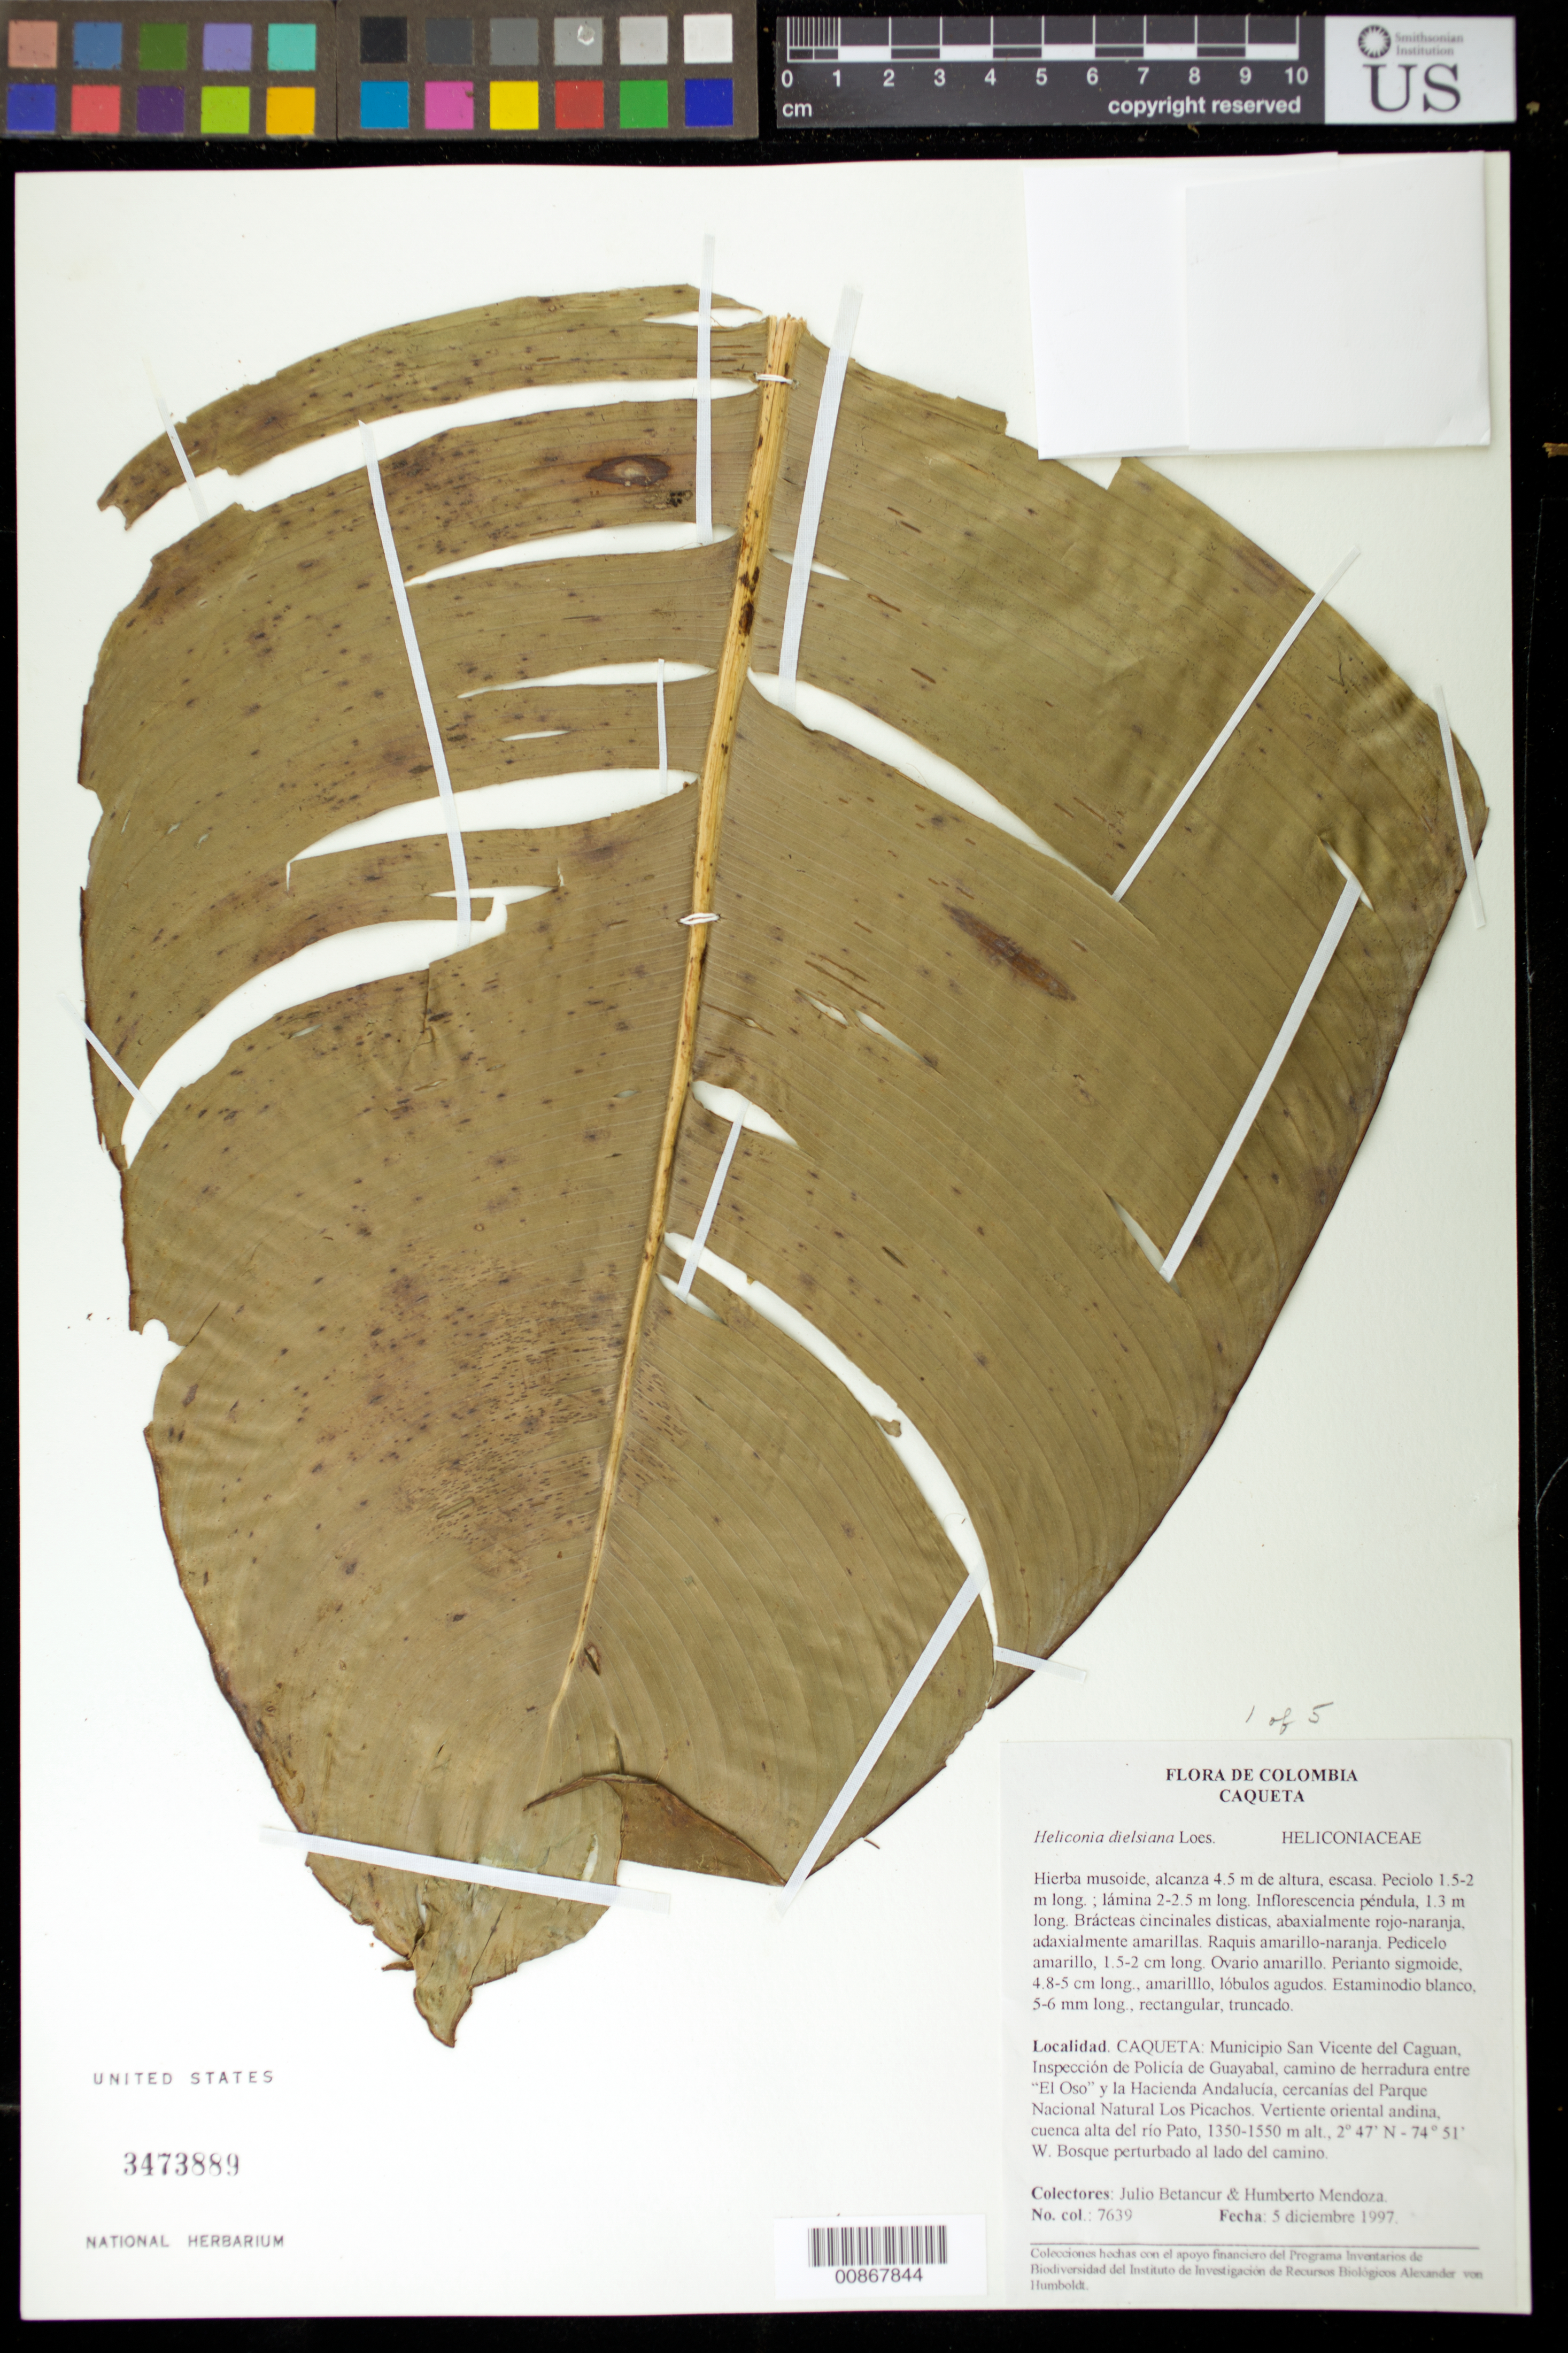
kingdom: Plantae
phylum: Tracheophyta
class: Liliopsida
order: Zingiberales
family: Heliconiaceae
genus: Heliconia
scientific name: Heliconia densiflora 'Fireflash'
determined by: Kress, W. J., (US), Smithsonian Institution - National Museum of Natural History (UNITED STATES)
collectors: J. C. Betancur & H. Mendoza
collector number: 7639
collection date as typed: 05 Dec 1997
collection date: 1997-12-05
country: Colombia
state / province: Caquetá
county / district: San Vicente del Caguan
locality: Inspeccion de Policia de Guayabal, camino de herradura entre "El Oso" y la Hacienda Andalusia, cercanias del Pargue Nacional Natural Los Picachos. Vertiento oriental andina,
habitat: Bosque perturbado lado del camino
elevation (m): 1350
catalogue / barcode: US 3473889